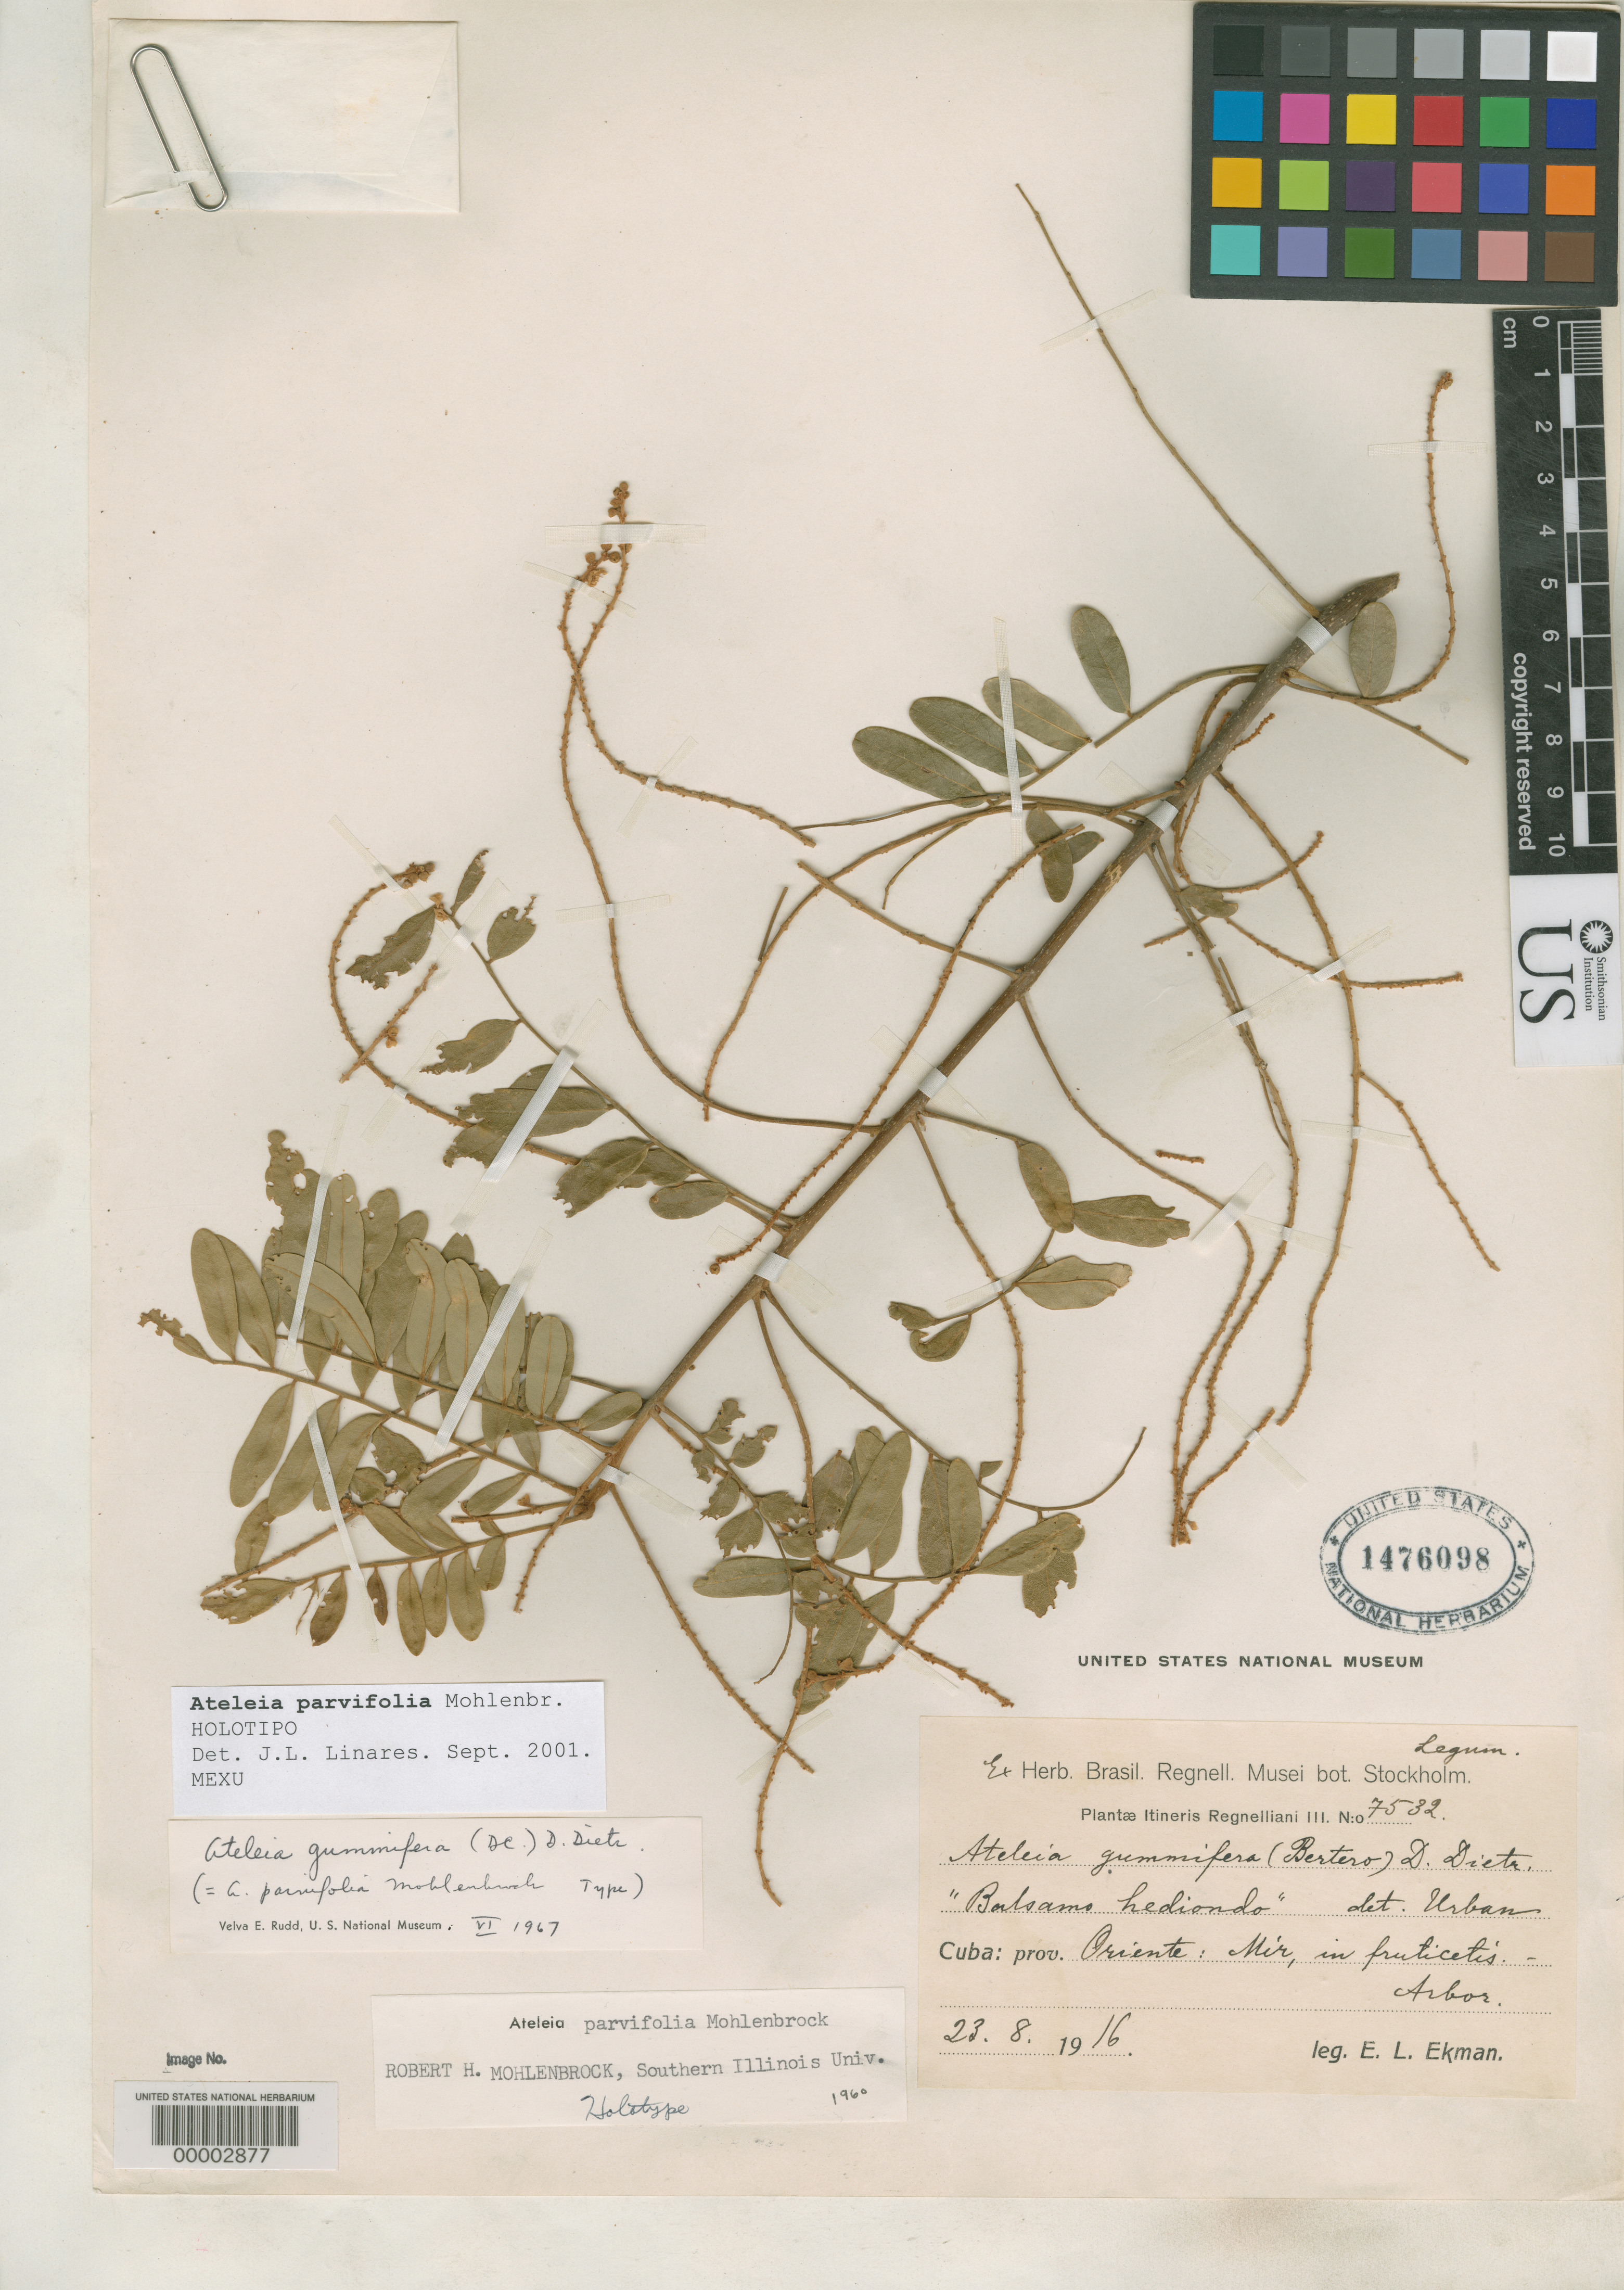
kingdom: Plantae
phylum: Tracheophyta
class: Magnoliopsida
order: Fabales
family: Fabaceae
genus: Ateleia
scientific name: Ateleia parvifoliola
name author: Mohlenbr.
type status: Type Collection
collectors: E. L. Ekman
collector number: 7532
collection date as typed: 23 Aug 1916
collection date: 1916-08-23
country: Cuba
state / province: Oriente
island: Greater Antilles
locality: Mir.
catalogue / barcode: US 1476098